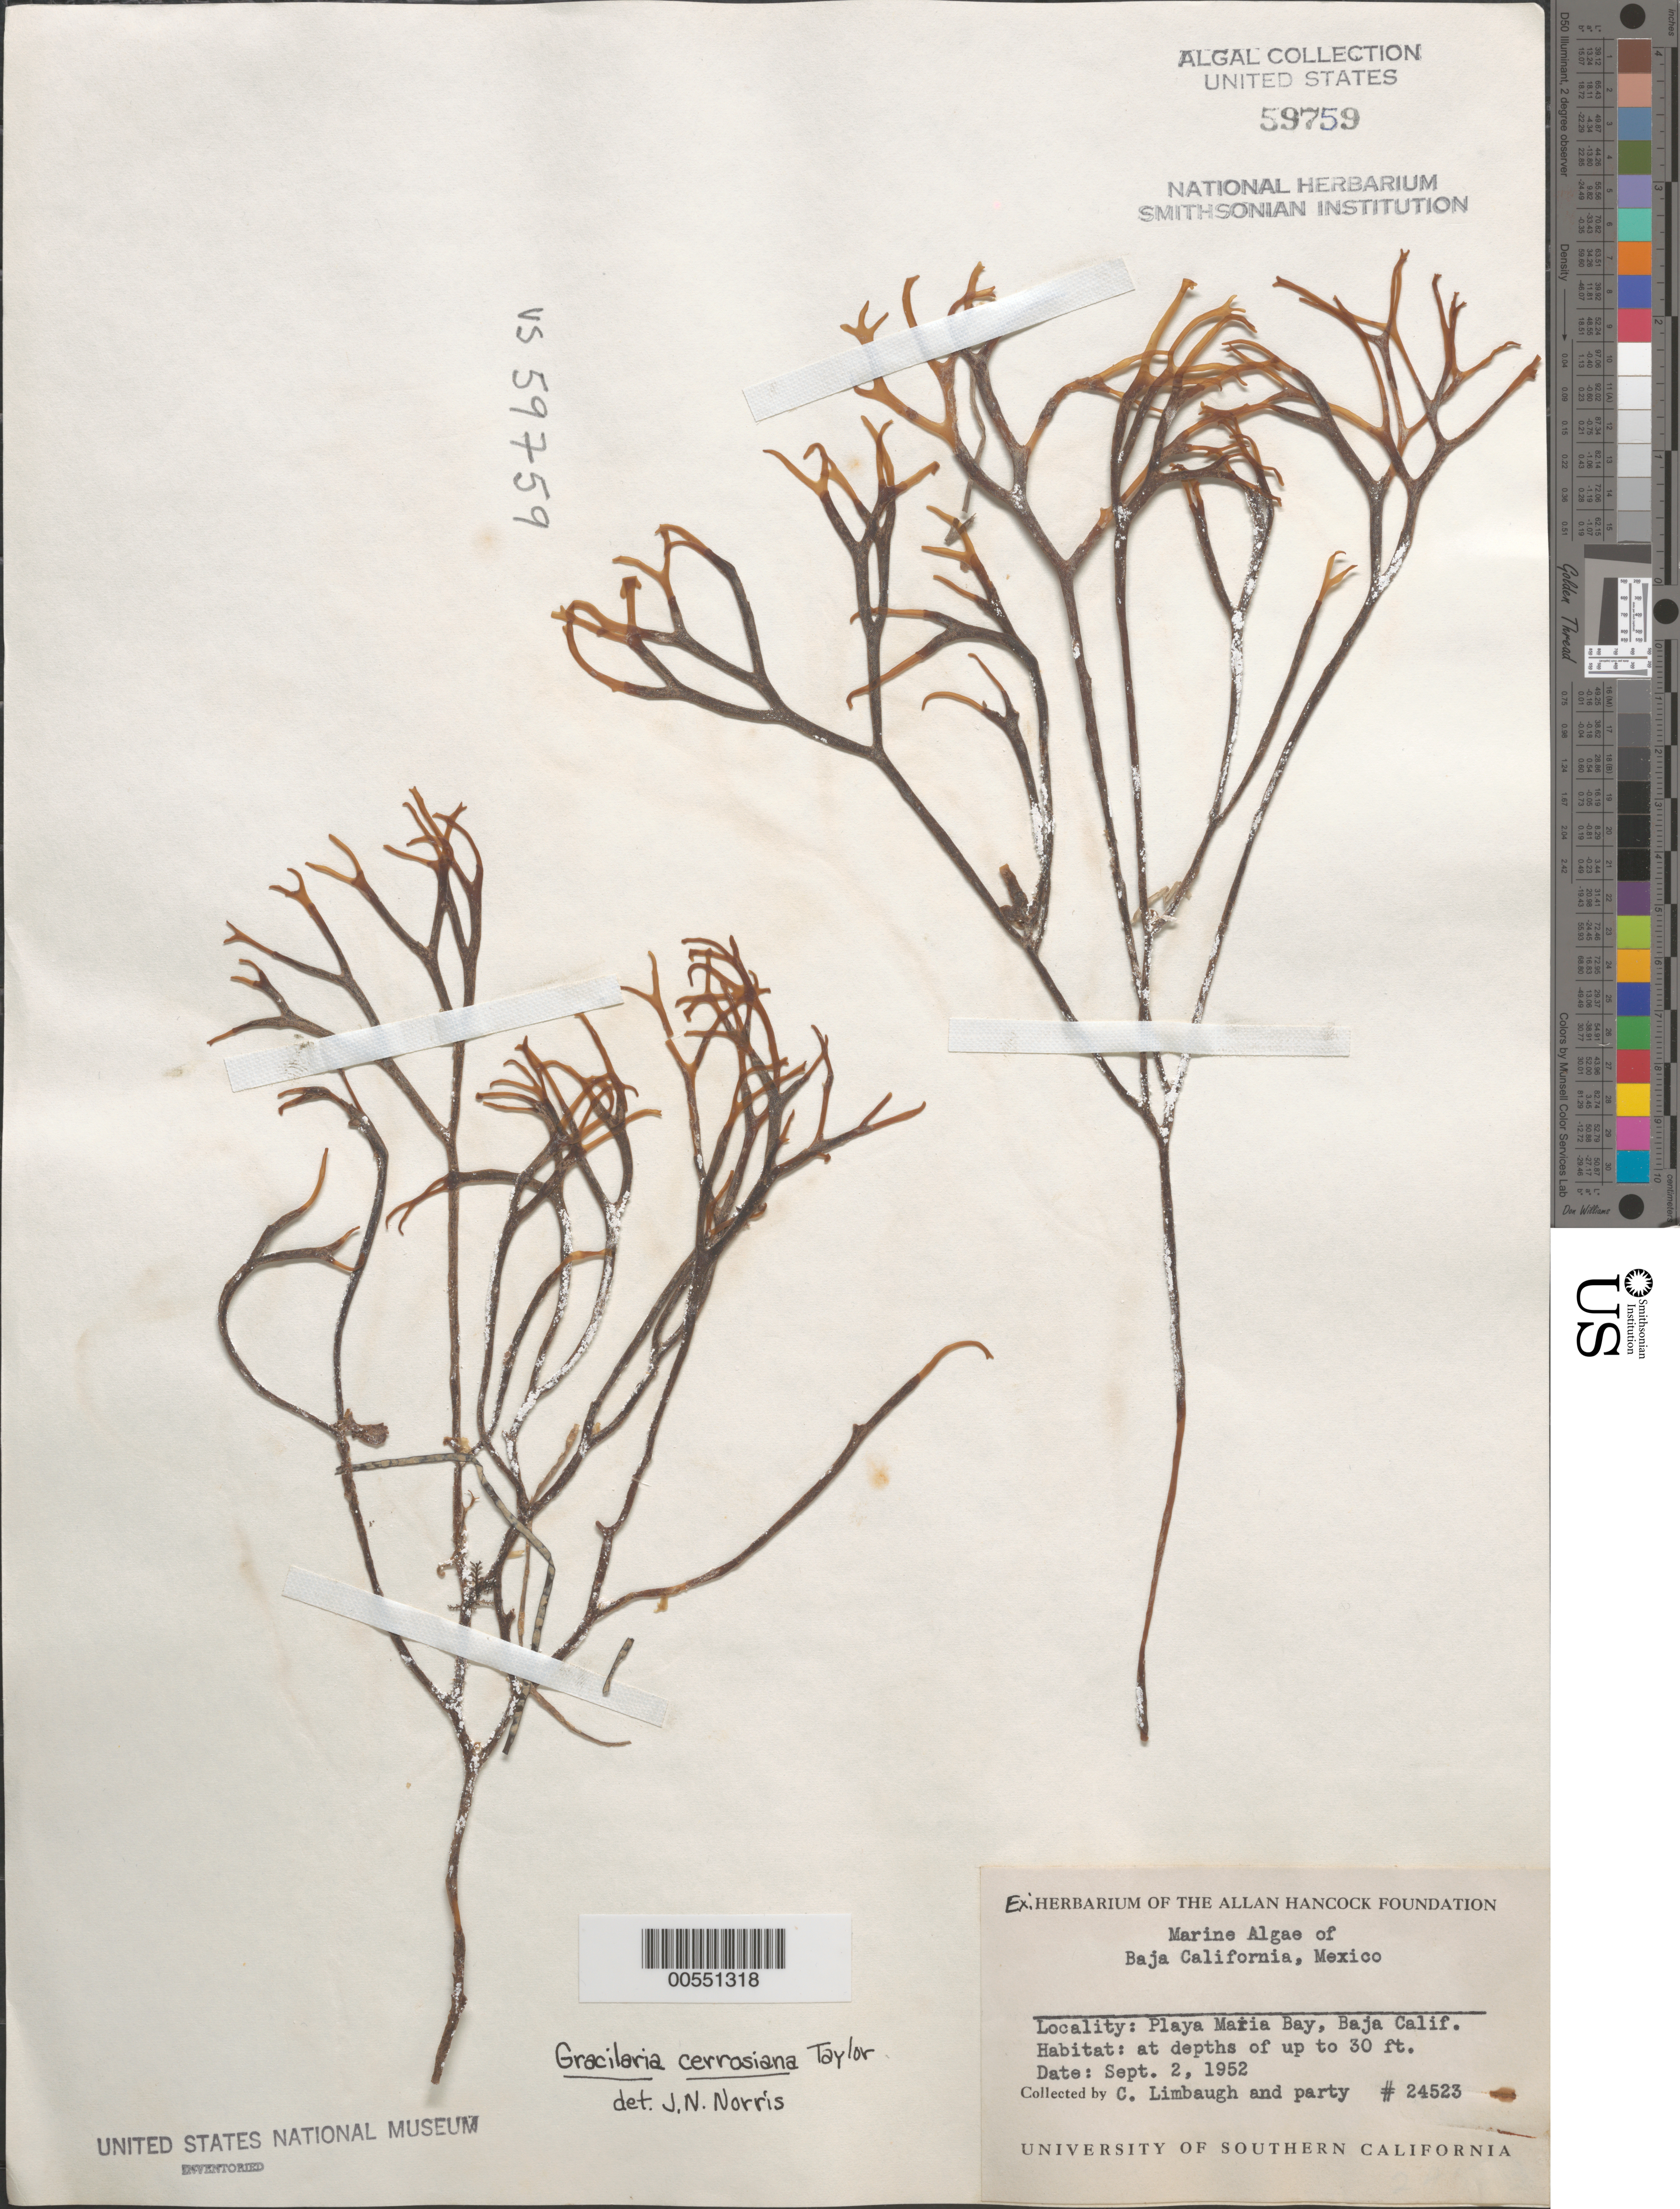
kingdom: Plantae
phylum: Rhodophyta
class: Florideophyceae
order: Gracilariales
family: Gracilariaceae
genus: Gracilaria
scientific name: Gracilaria cerrosiana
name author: W.R. Taylor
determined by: Norris, James N.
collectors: C. Limbaugh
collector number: EYD 24523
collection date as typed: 02 Sep 1952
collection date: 1952-09-02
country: Mexico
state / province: Baja California Norte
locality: Playa Maria Bay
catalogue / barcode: US 59759